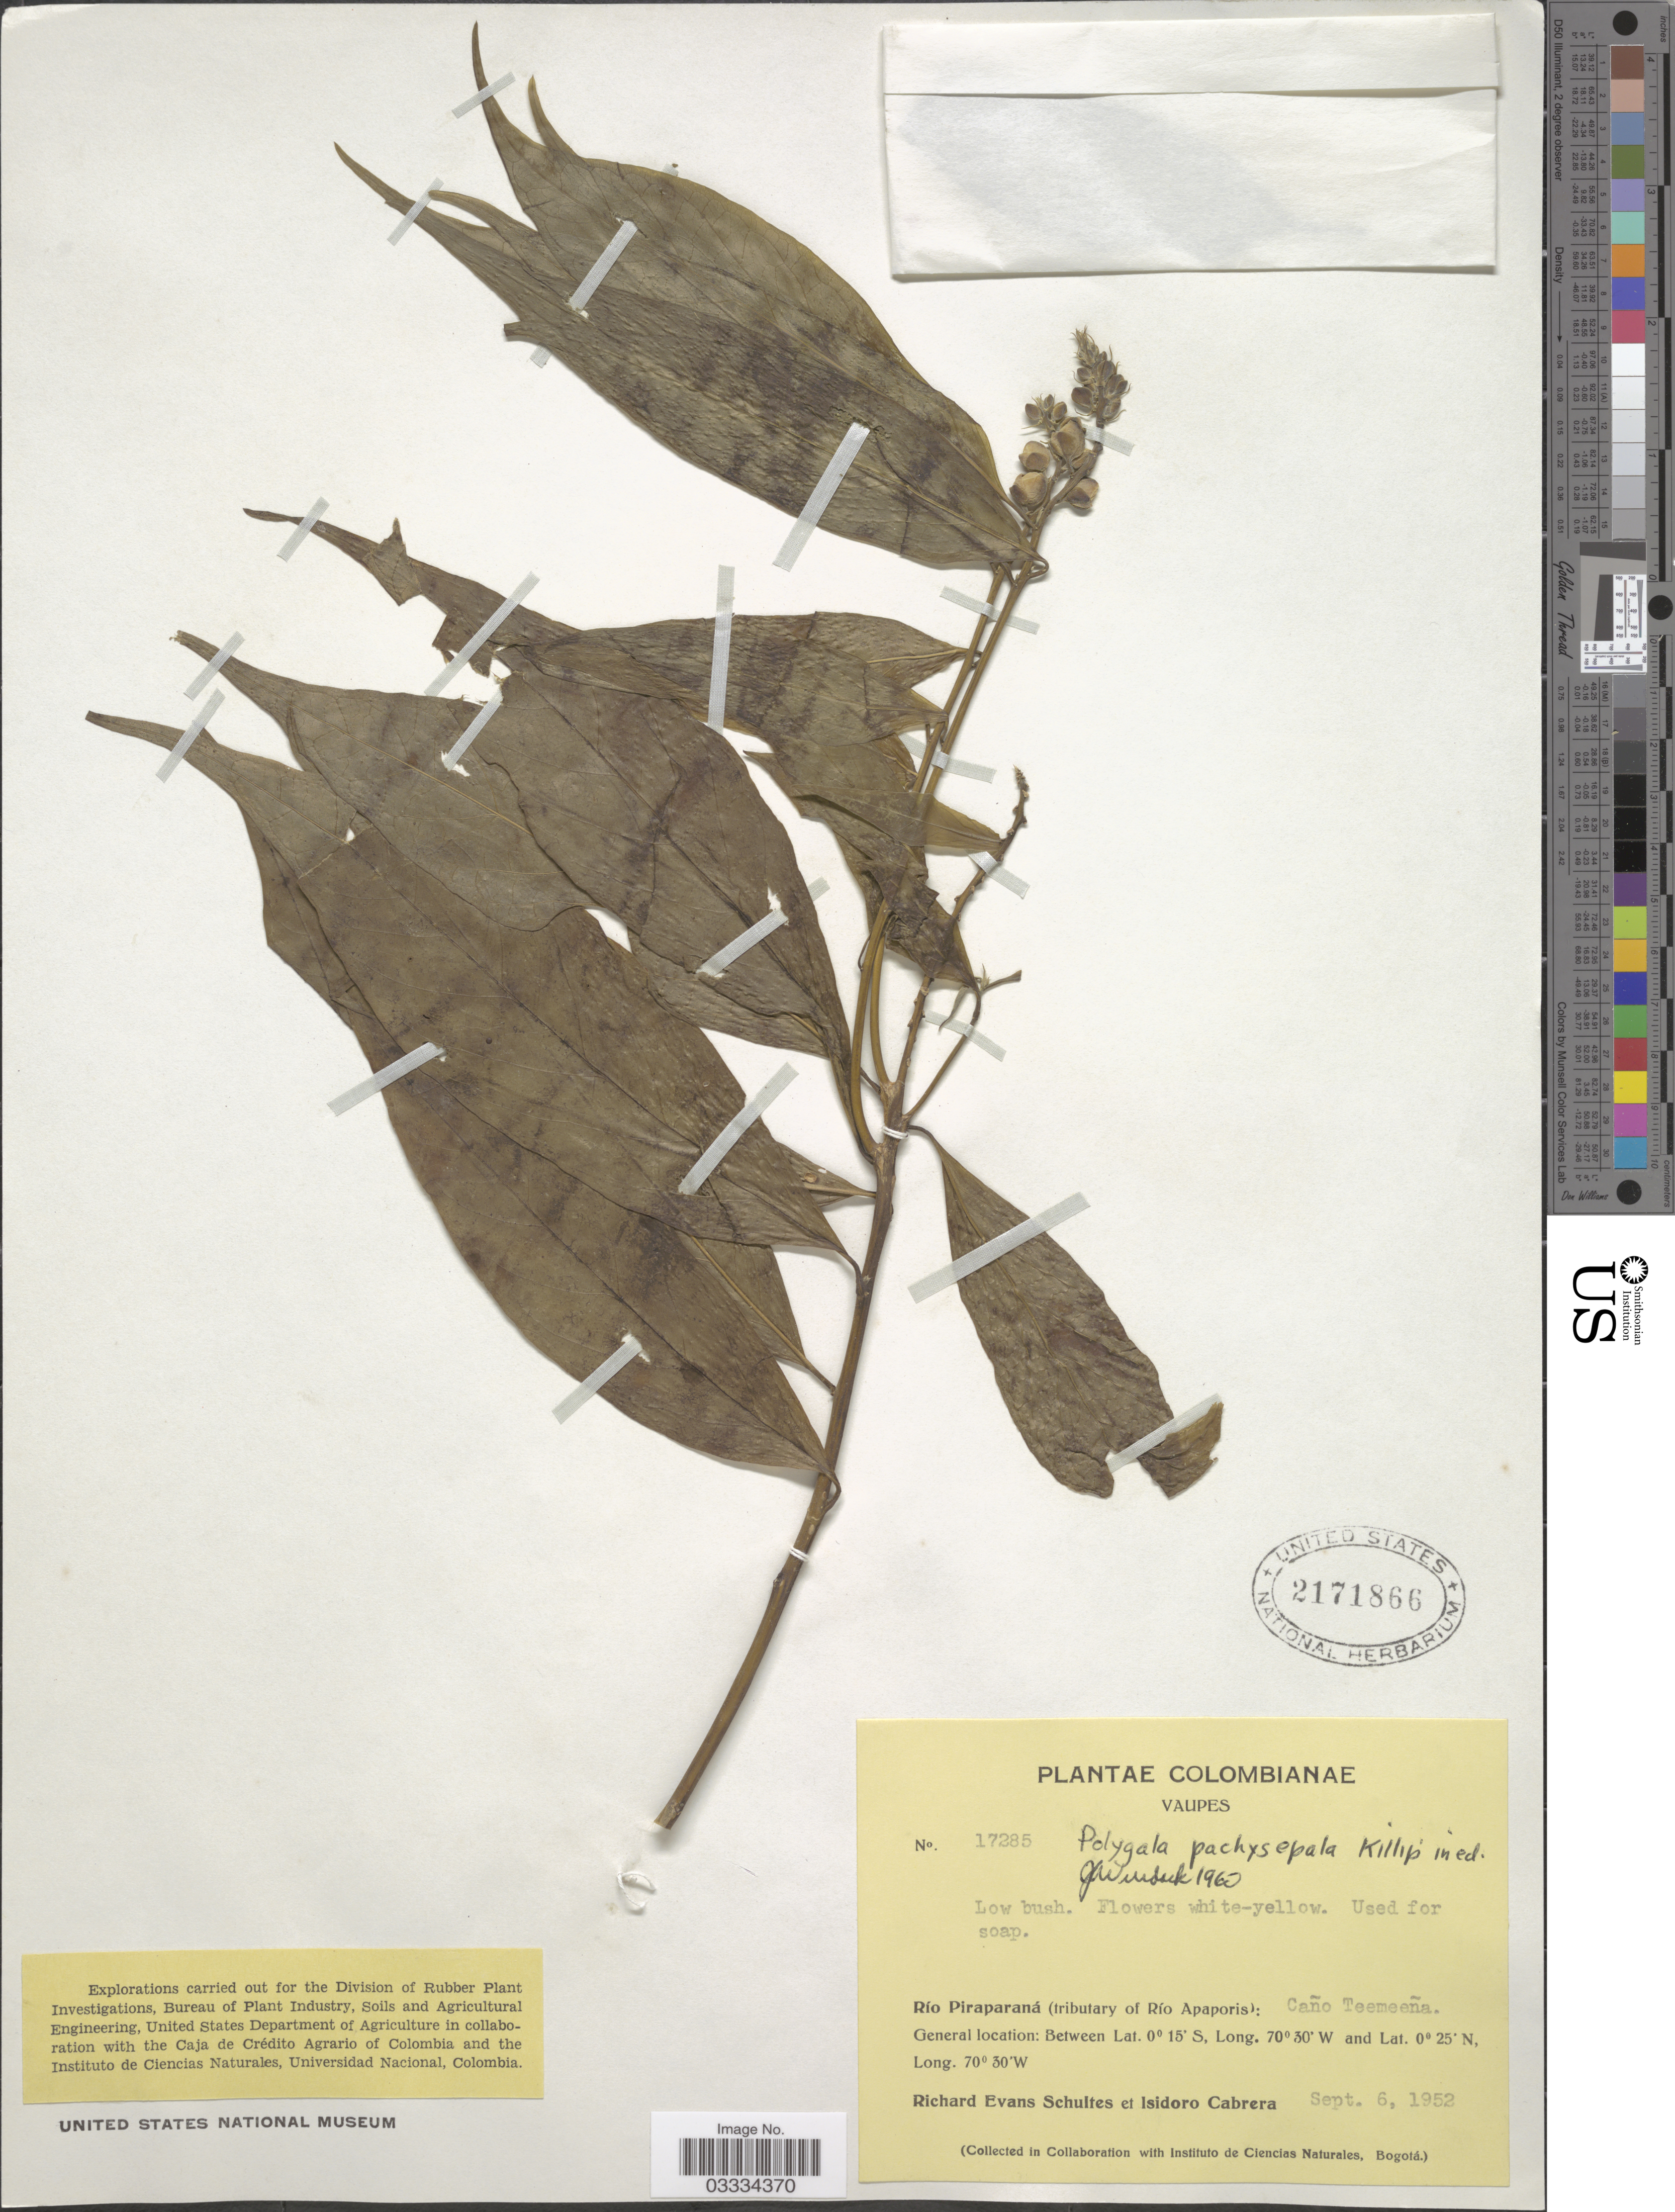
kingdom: Plantae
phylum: Tracheophyta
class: Magnoliopsida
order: Fabales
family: Polygalaceae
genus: Polygala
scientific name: Polygala sp.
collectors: R. E. Schultes & I. Cabrera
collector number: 17285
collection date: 1952-09-06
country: Colombia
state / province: Vaupés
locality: Río Piraparaná (tributary of Río Apaporis): Caño Teemeeña.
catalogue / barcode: US 2171866